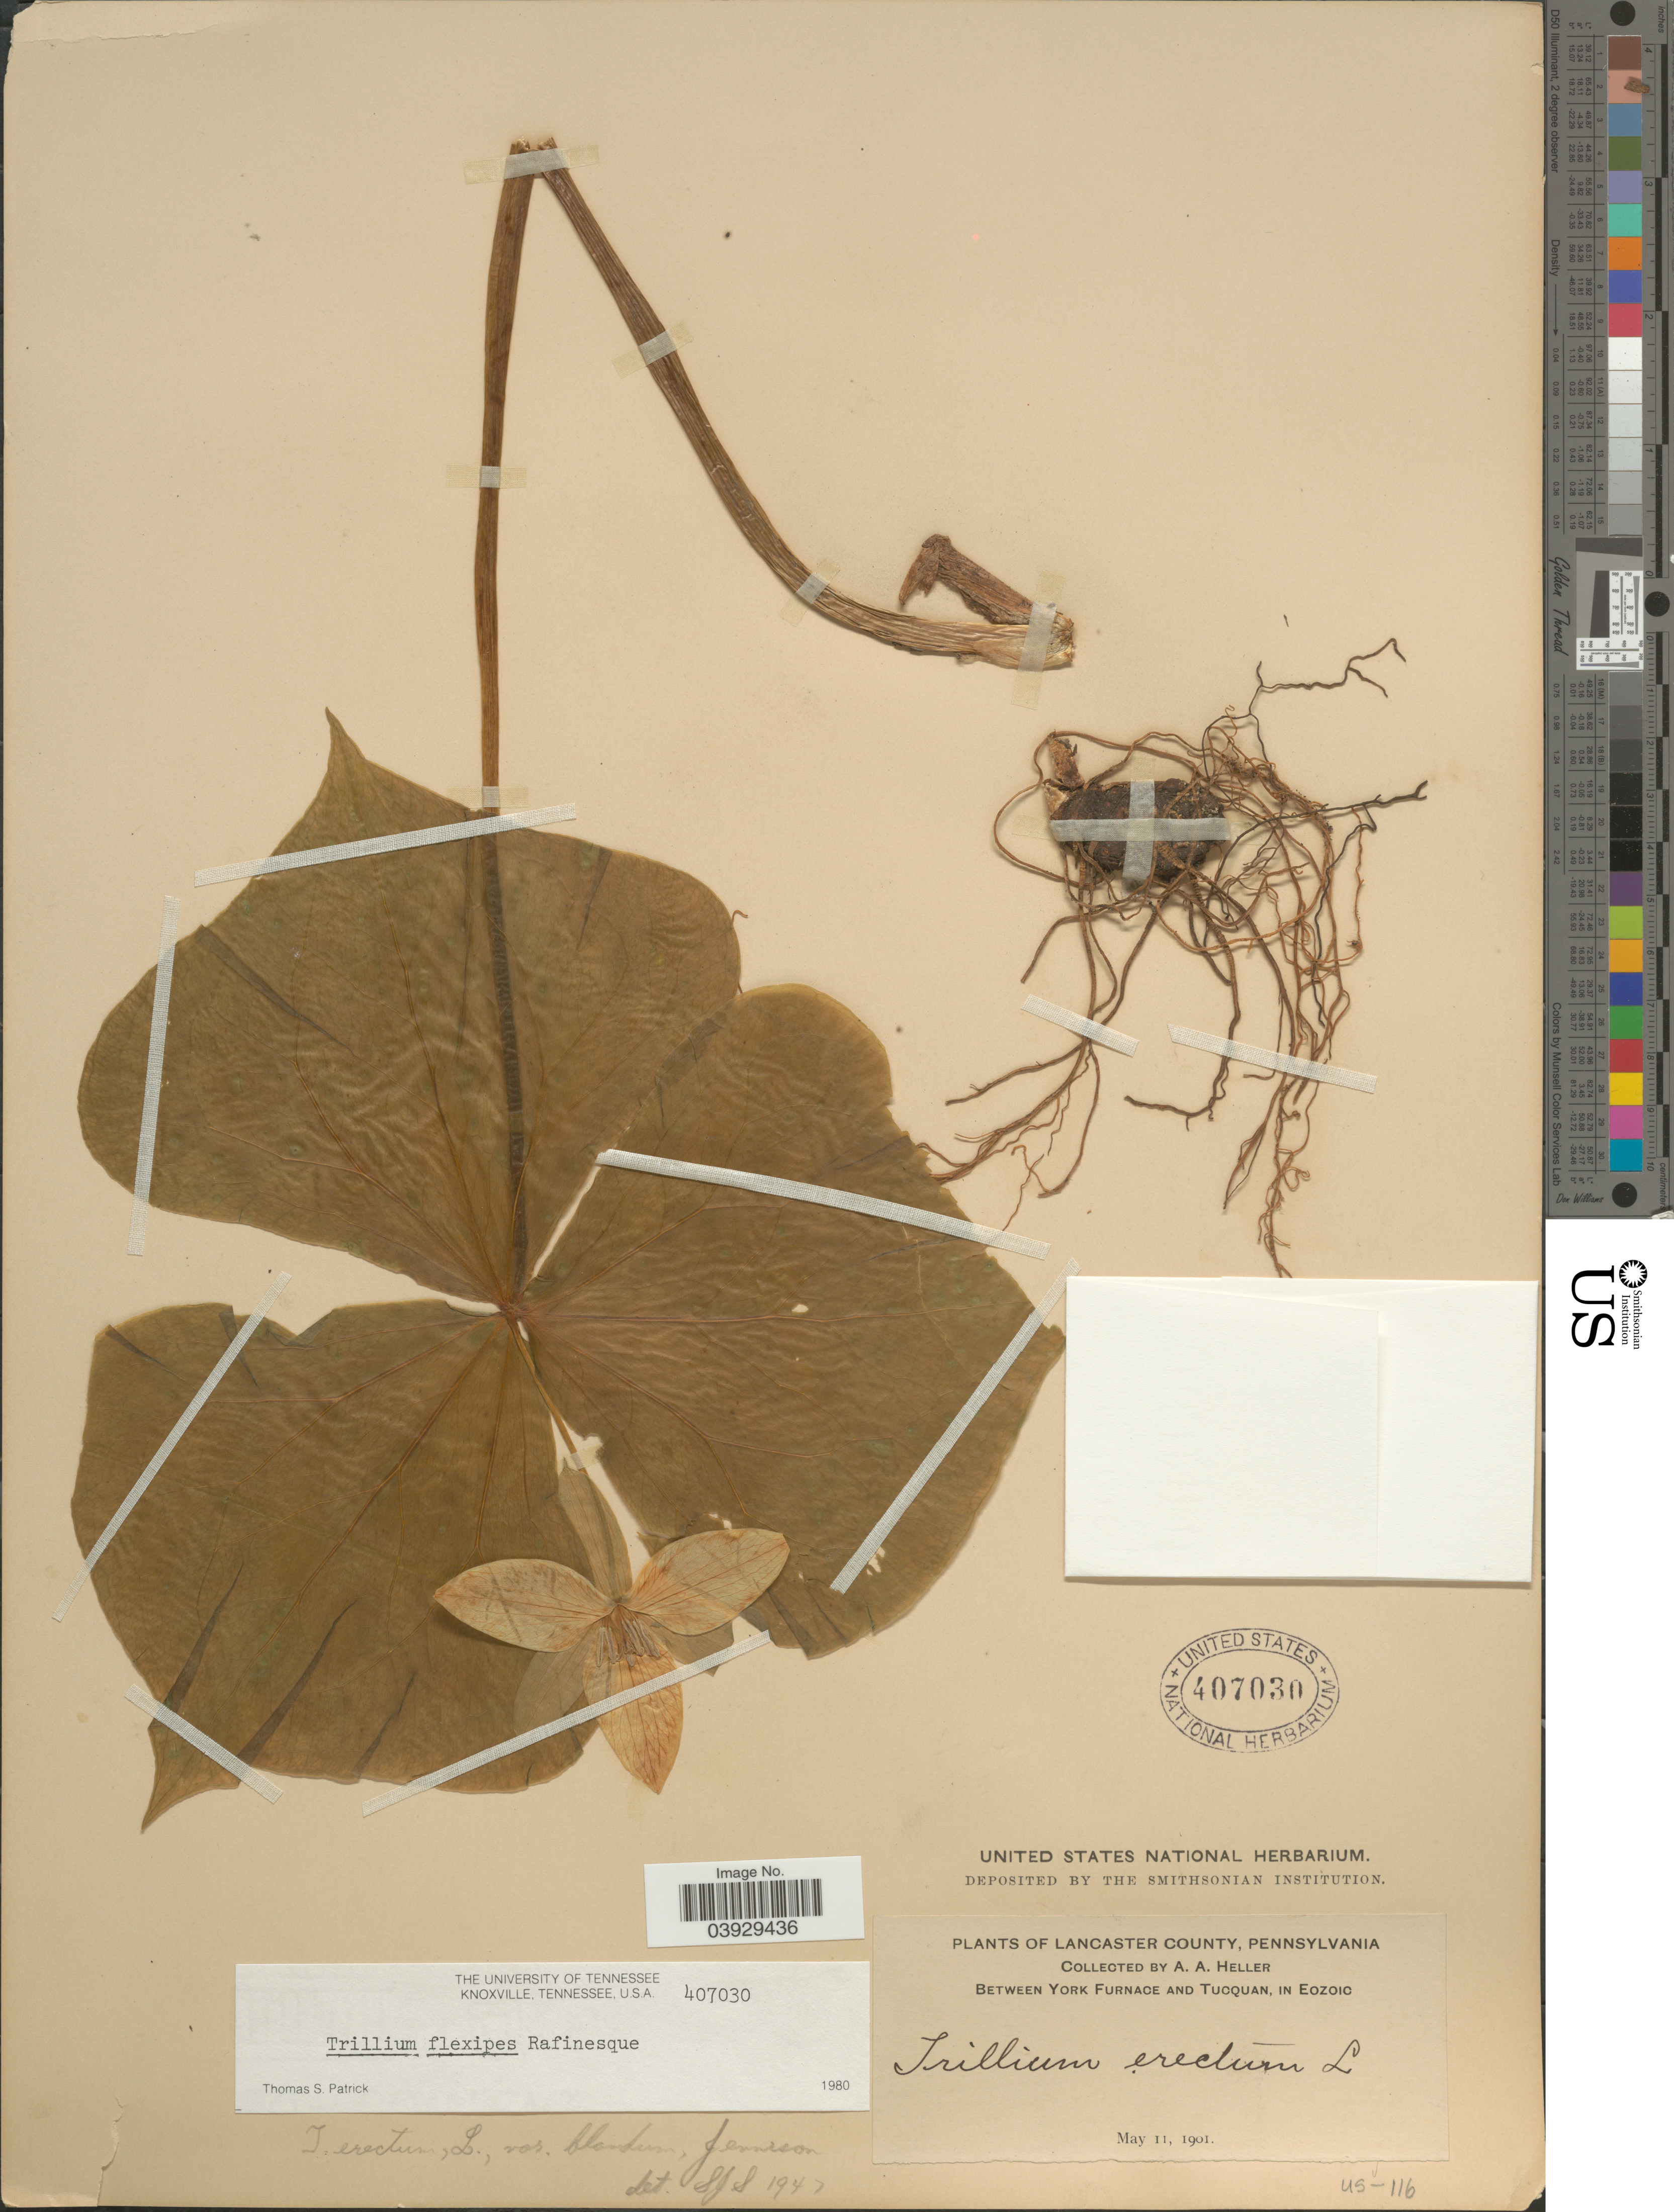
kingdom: Plantae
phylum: Tracheophyta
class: Liliopsida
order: Liliales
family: Melanthiaceae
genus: Trillium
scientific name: Trillium flexipes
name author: Raf.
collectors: A. A. Heller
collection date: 1901-05-11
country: United States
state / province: Pennsylvania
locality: Lancaster County. Between York Furnace and Tucquan, in Eozoic.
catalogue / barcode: US 407030